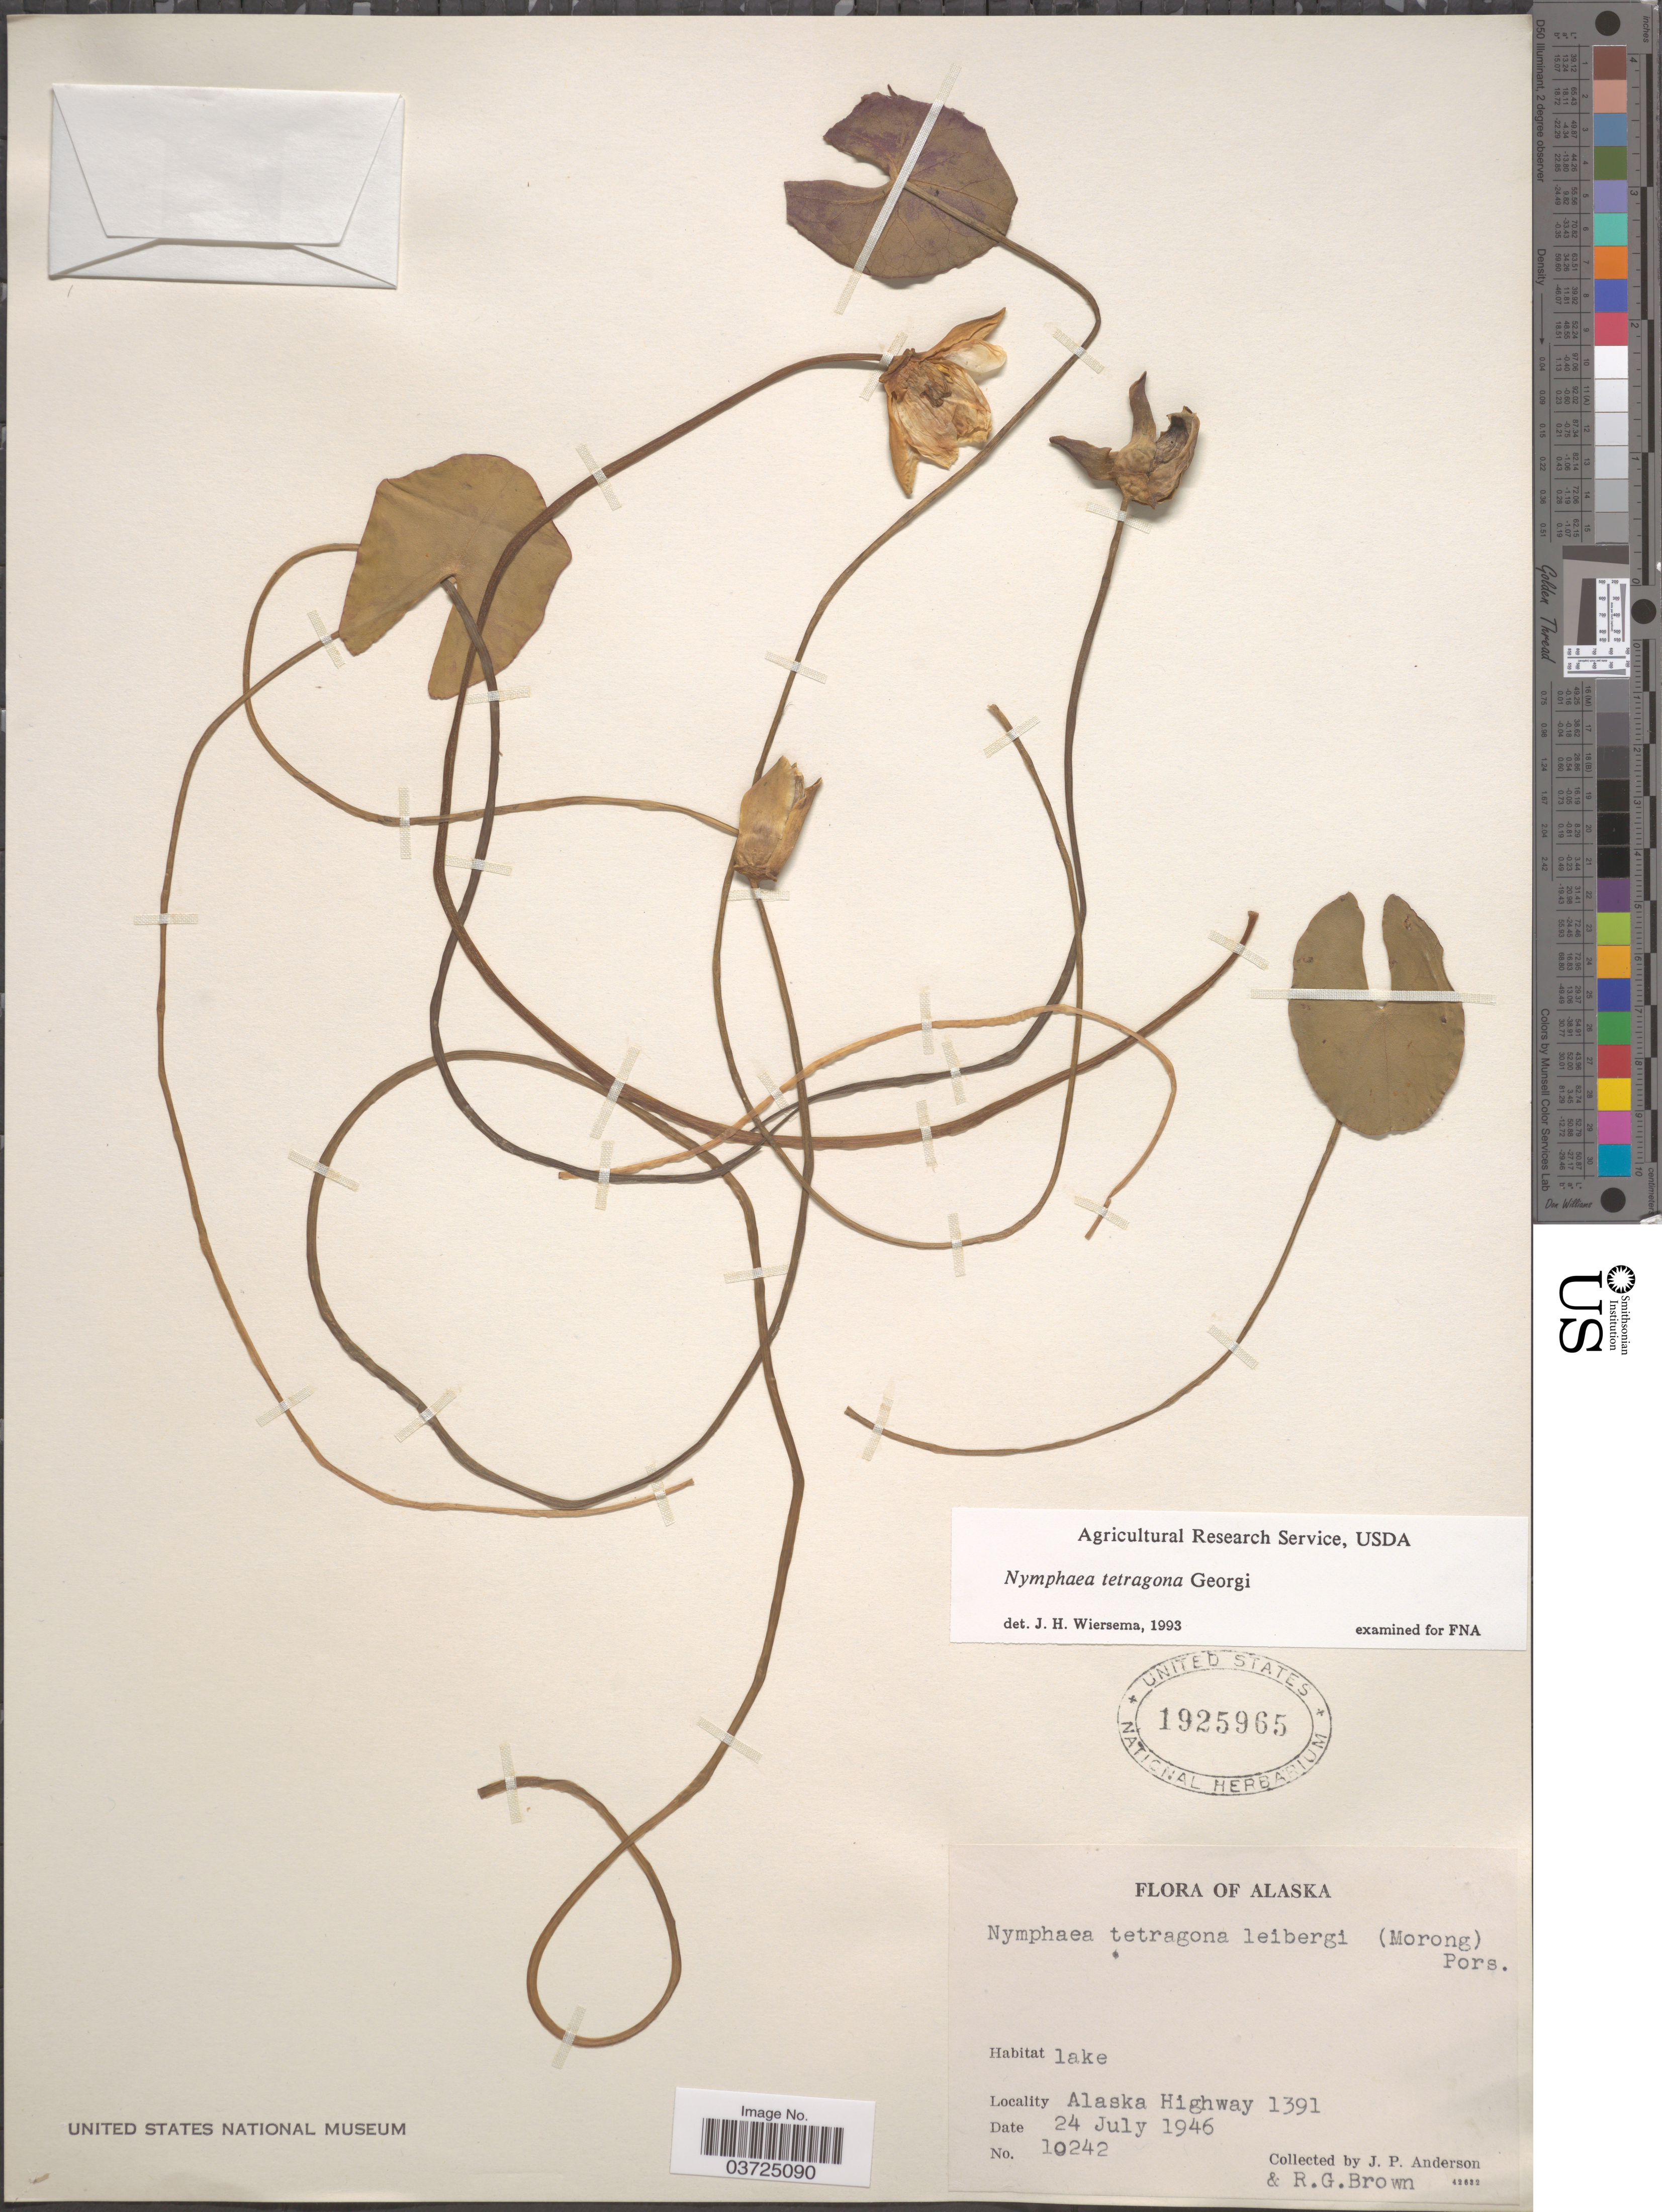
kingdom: Plantae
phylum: Tracheophyta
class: Magnoliopsida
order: Nymphaeales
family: Nymphaeaceae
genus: Nymphaea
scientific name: Nymphaea tetragona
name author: Georgi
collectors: J. P. Anderson & R. G. Brown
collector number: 10242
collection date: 1946-07-24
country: United States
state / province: Alaska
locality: Alaska Highway 1391.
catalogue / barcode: US 1925965